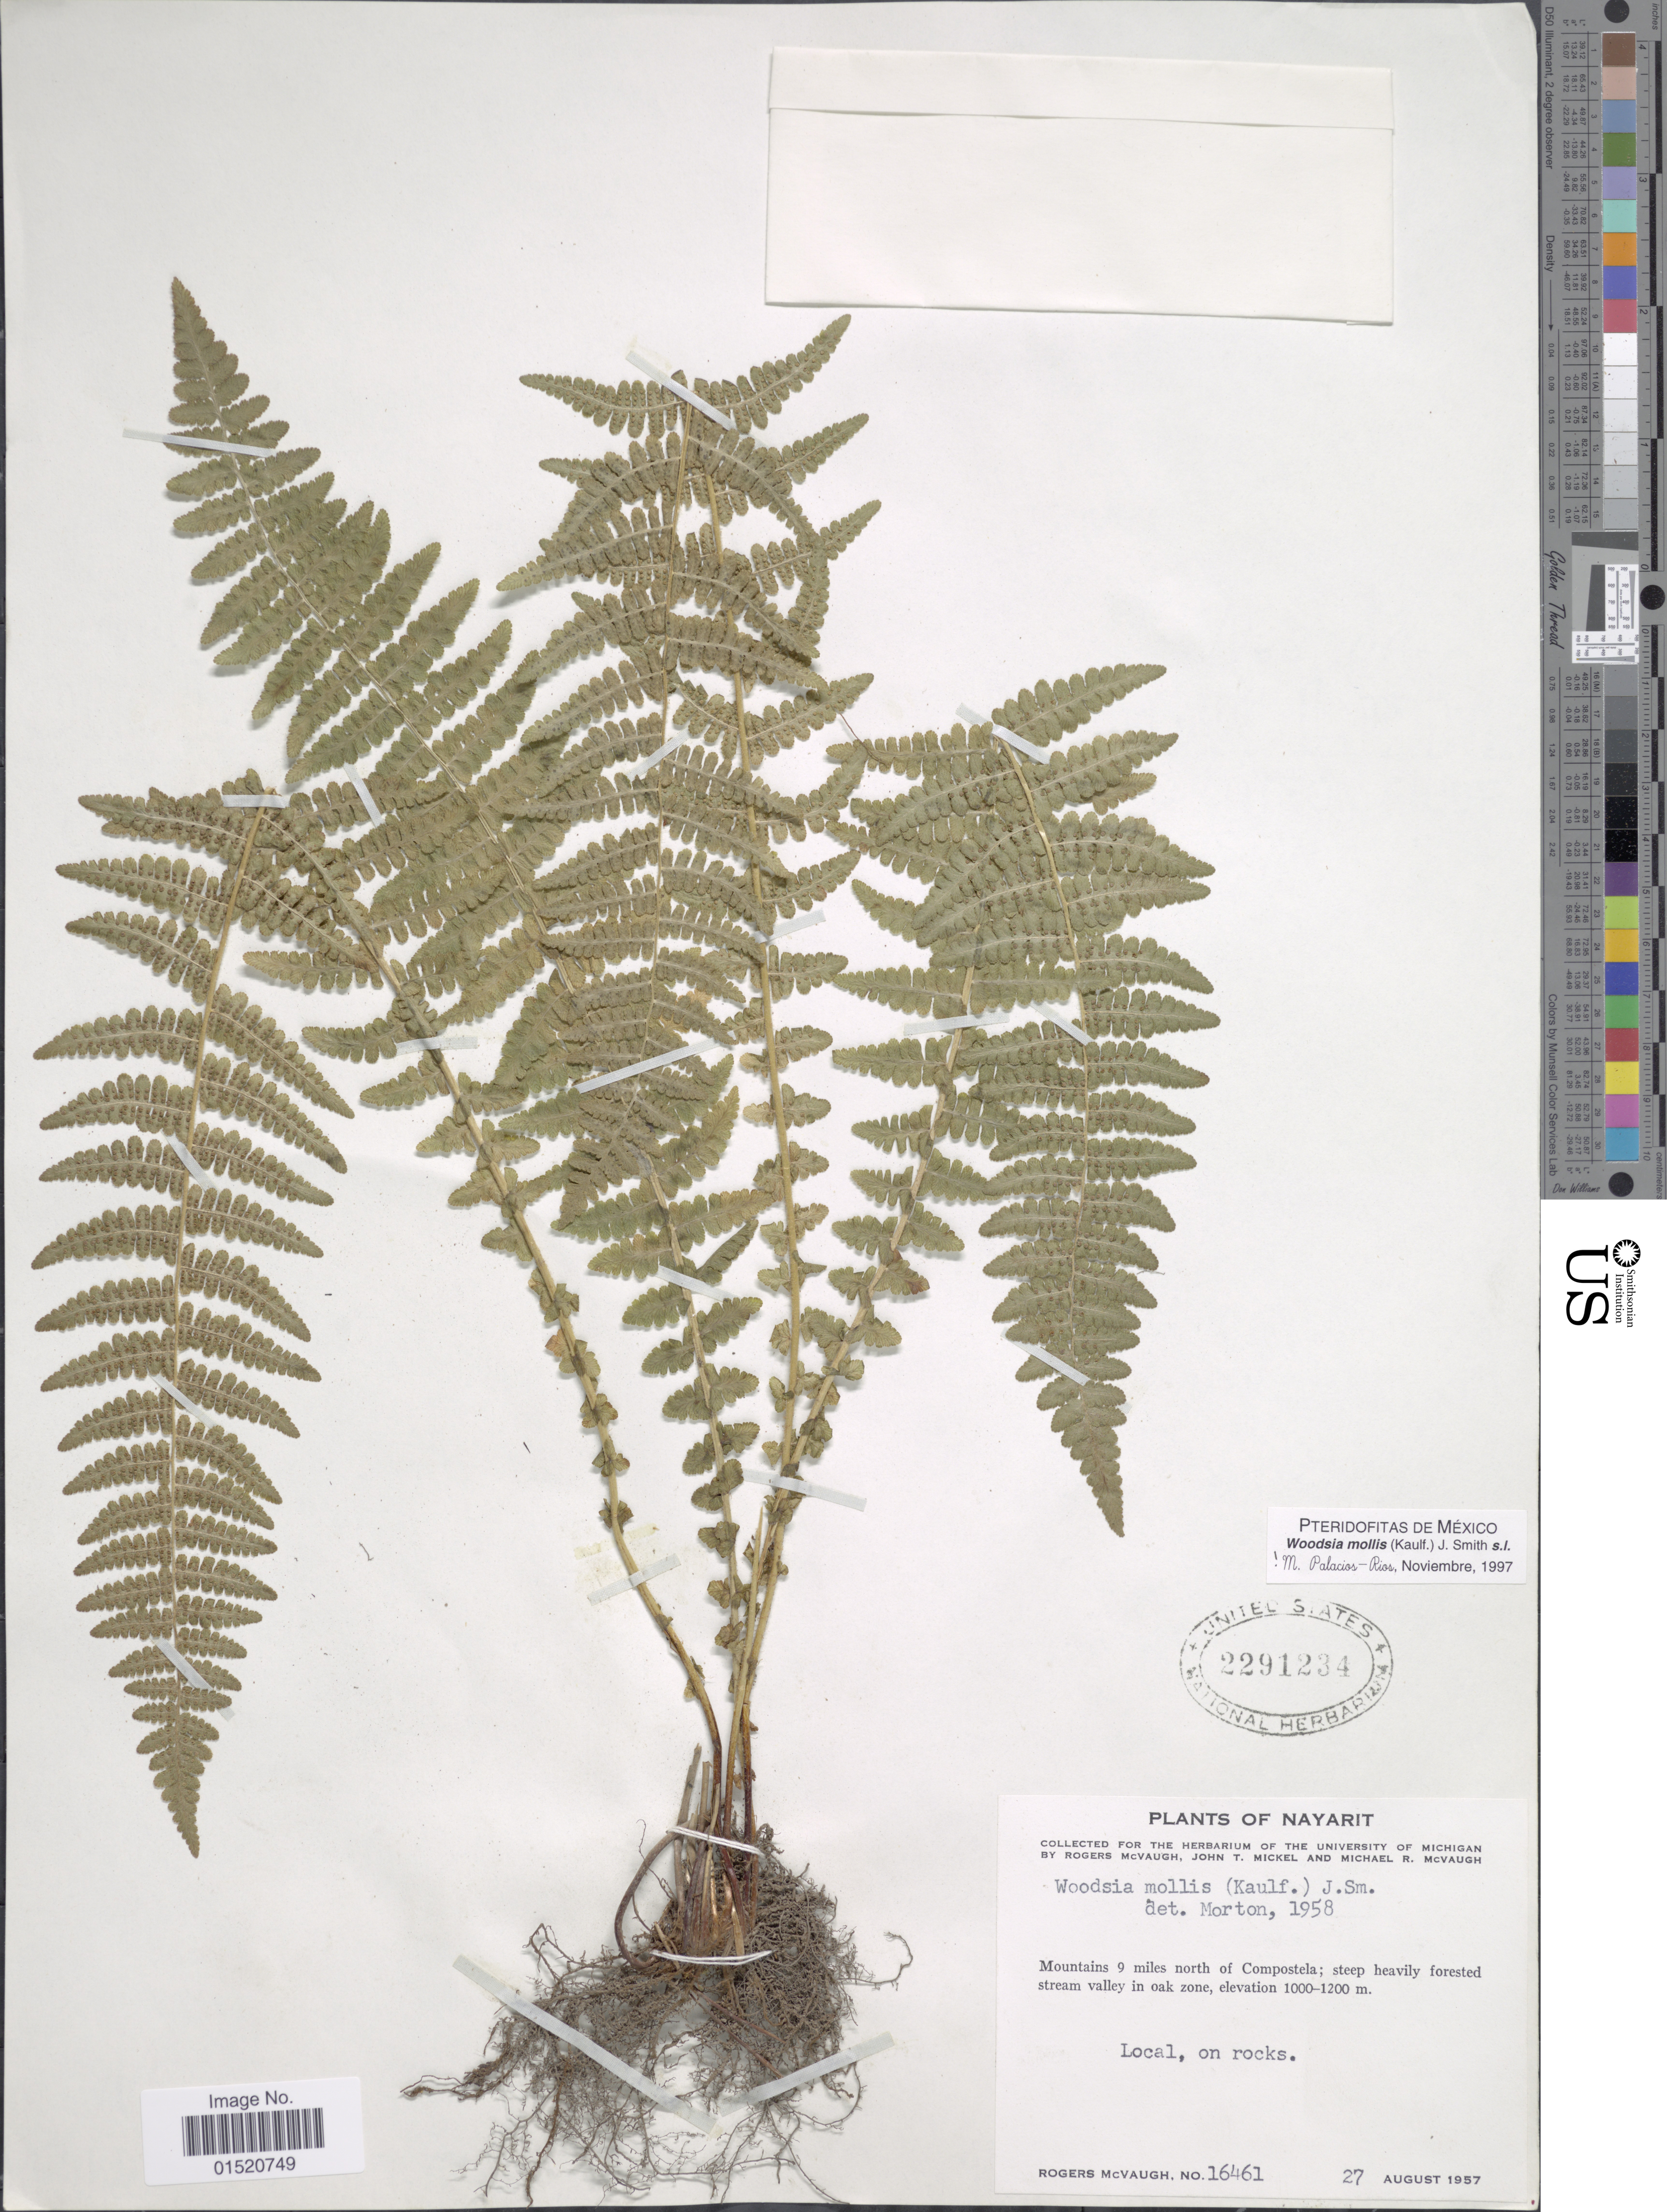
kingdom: Plantae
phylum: Tracheophyta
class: Polypodiopsida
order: Polypodiales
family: Woodsiaceae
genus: Woodsia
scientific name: Woodsia mollis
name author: (Kaulf.) J. Sm.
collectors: R. McVaugh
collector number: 16461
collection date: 1957-08-27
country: Mexico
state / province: Nayarit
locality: Mountains 9 miles north of Compostela; steep heavily forested stream valley in oak zone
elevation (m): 1000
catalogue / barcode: US 2291234